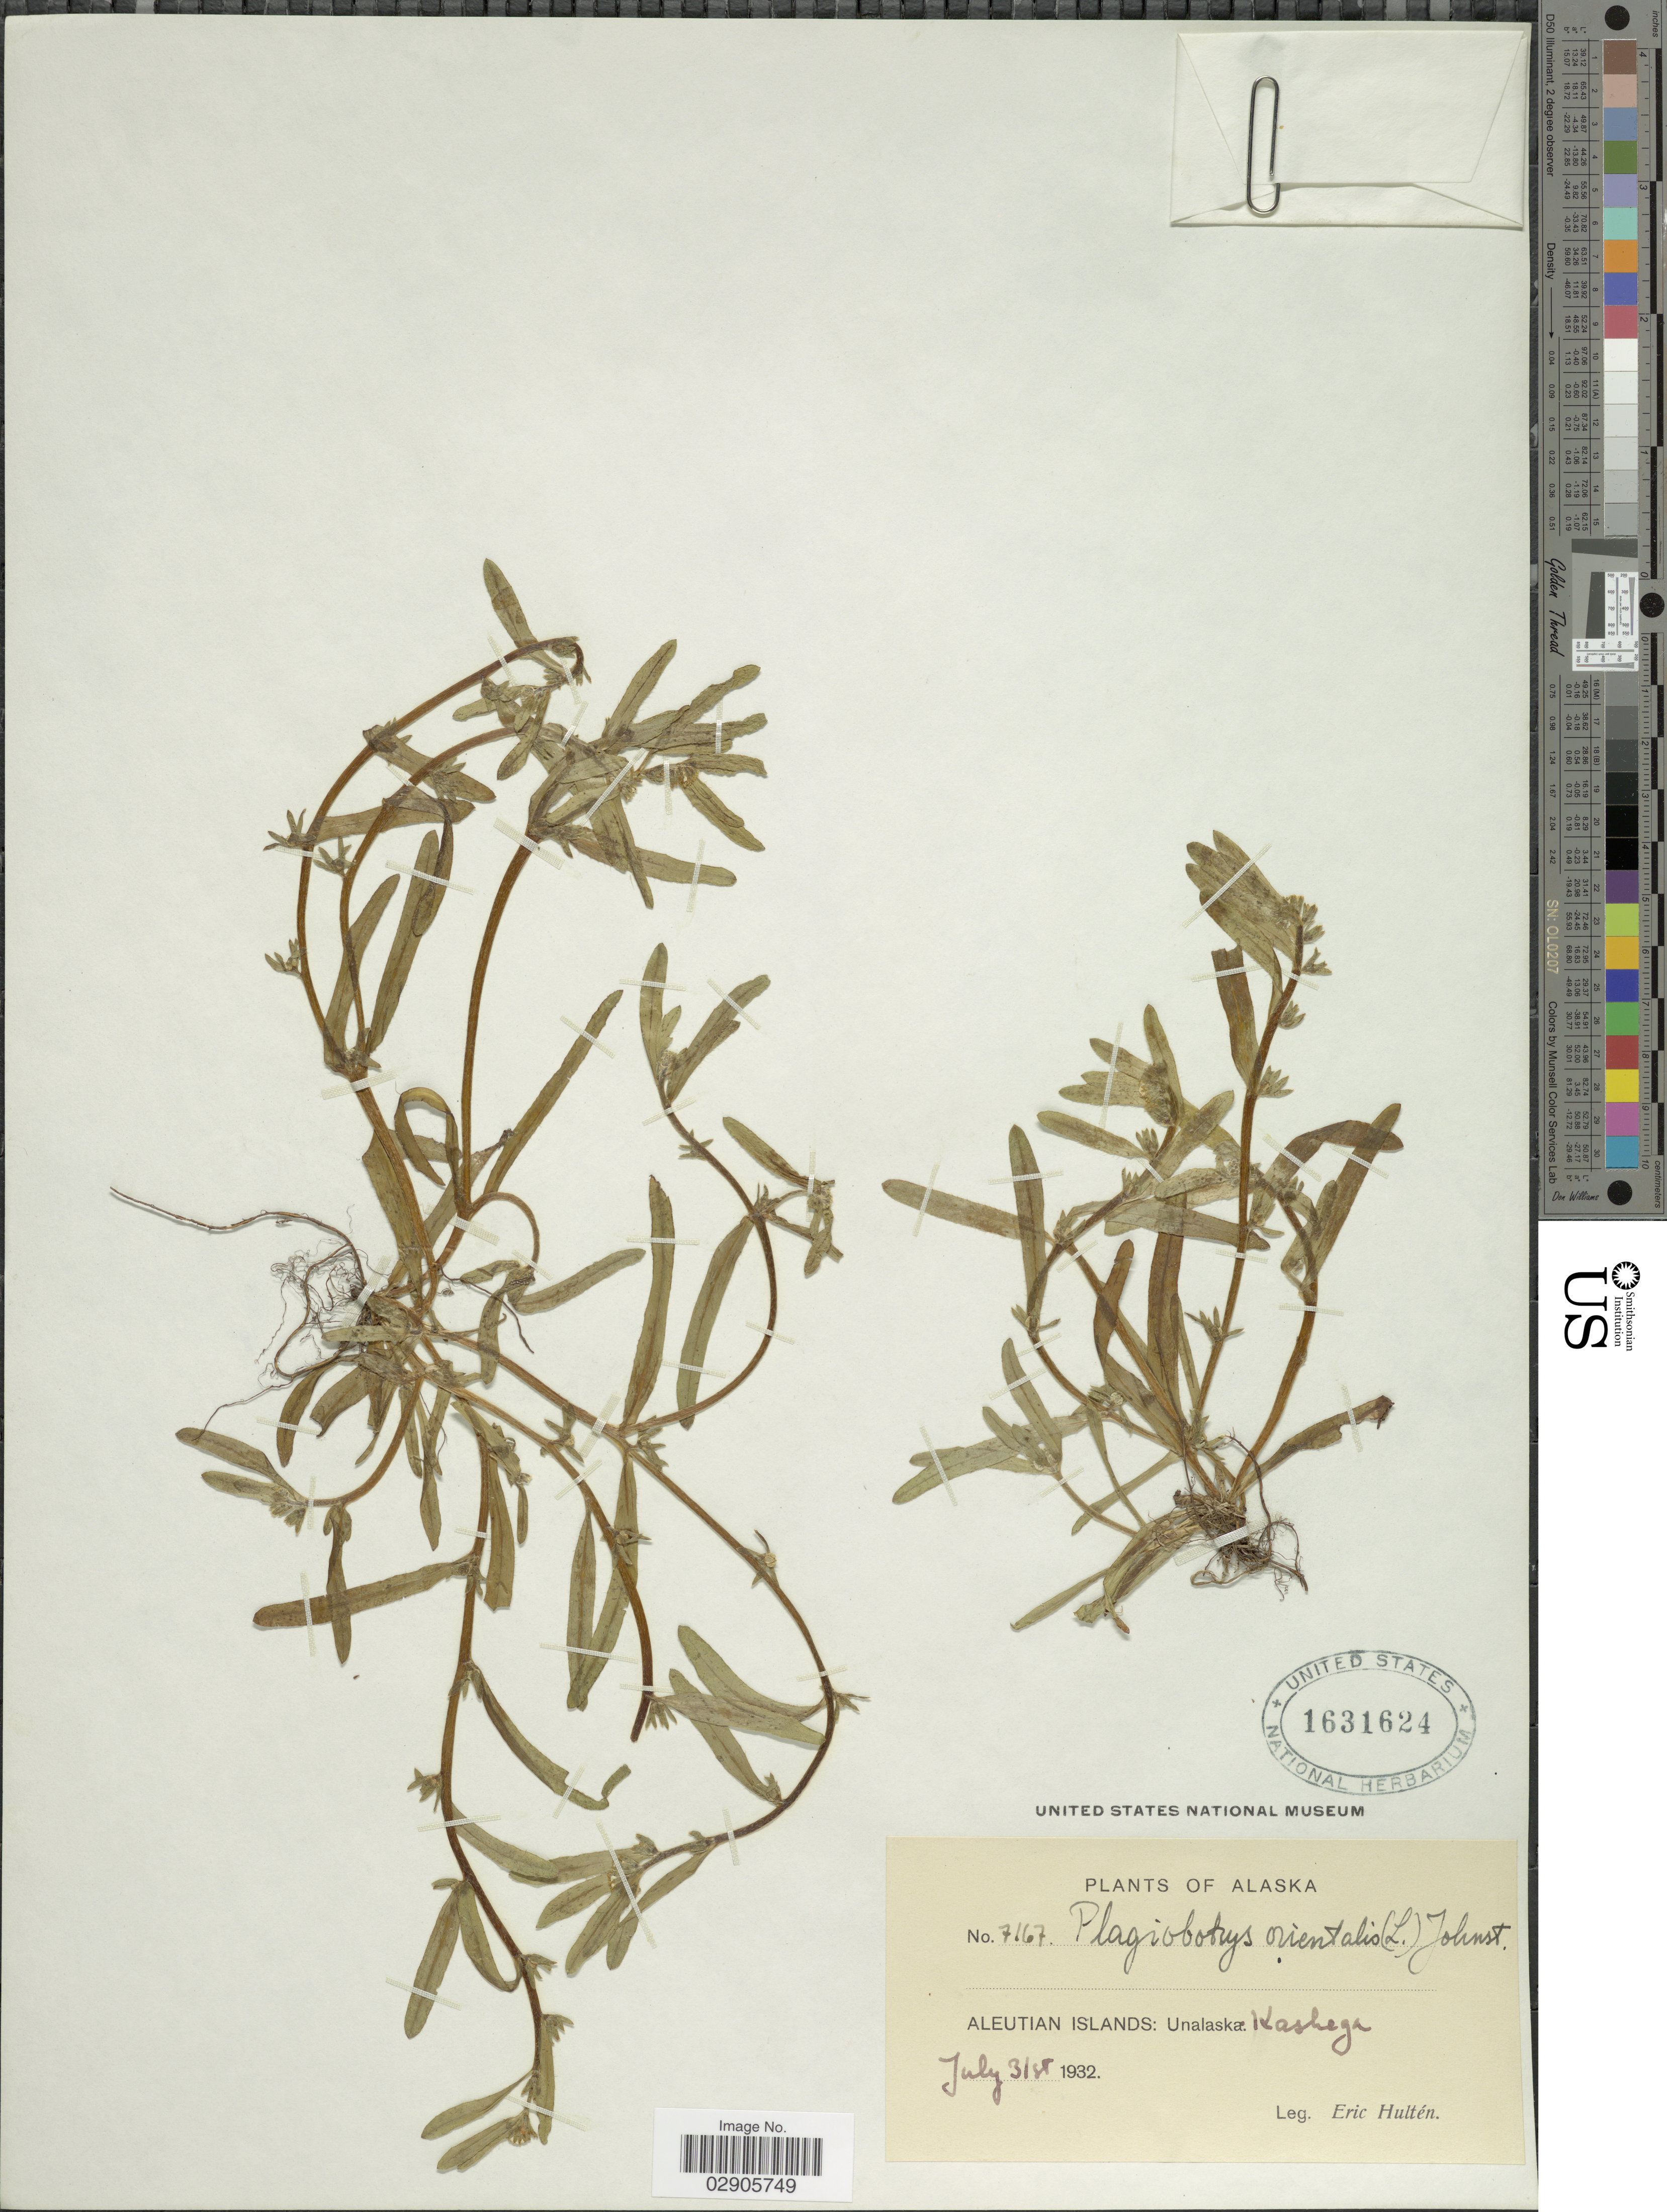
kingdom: Plantae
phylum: Tracheophyta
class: Magnoliopsida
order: Boraginales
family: Boraginaceae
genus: Plagiobothrys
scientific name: Plagiobothrys orientalis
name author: I.M. Johnst.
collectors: E. G. Hultén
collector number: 7167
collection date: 1932-07-31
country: United States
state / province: Alaska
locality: Aleutian Islands: Unalaska, Kashega.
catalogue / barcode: US 1631624